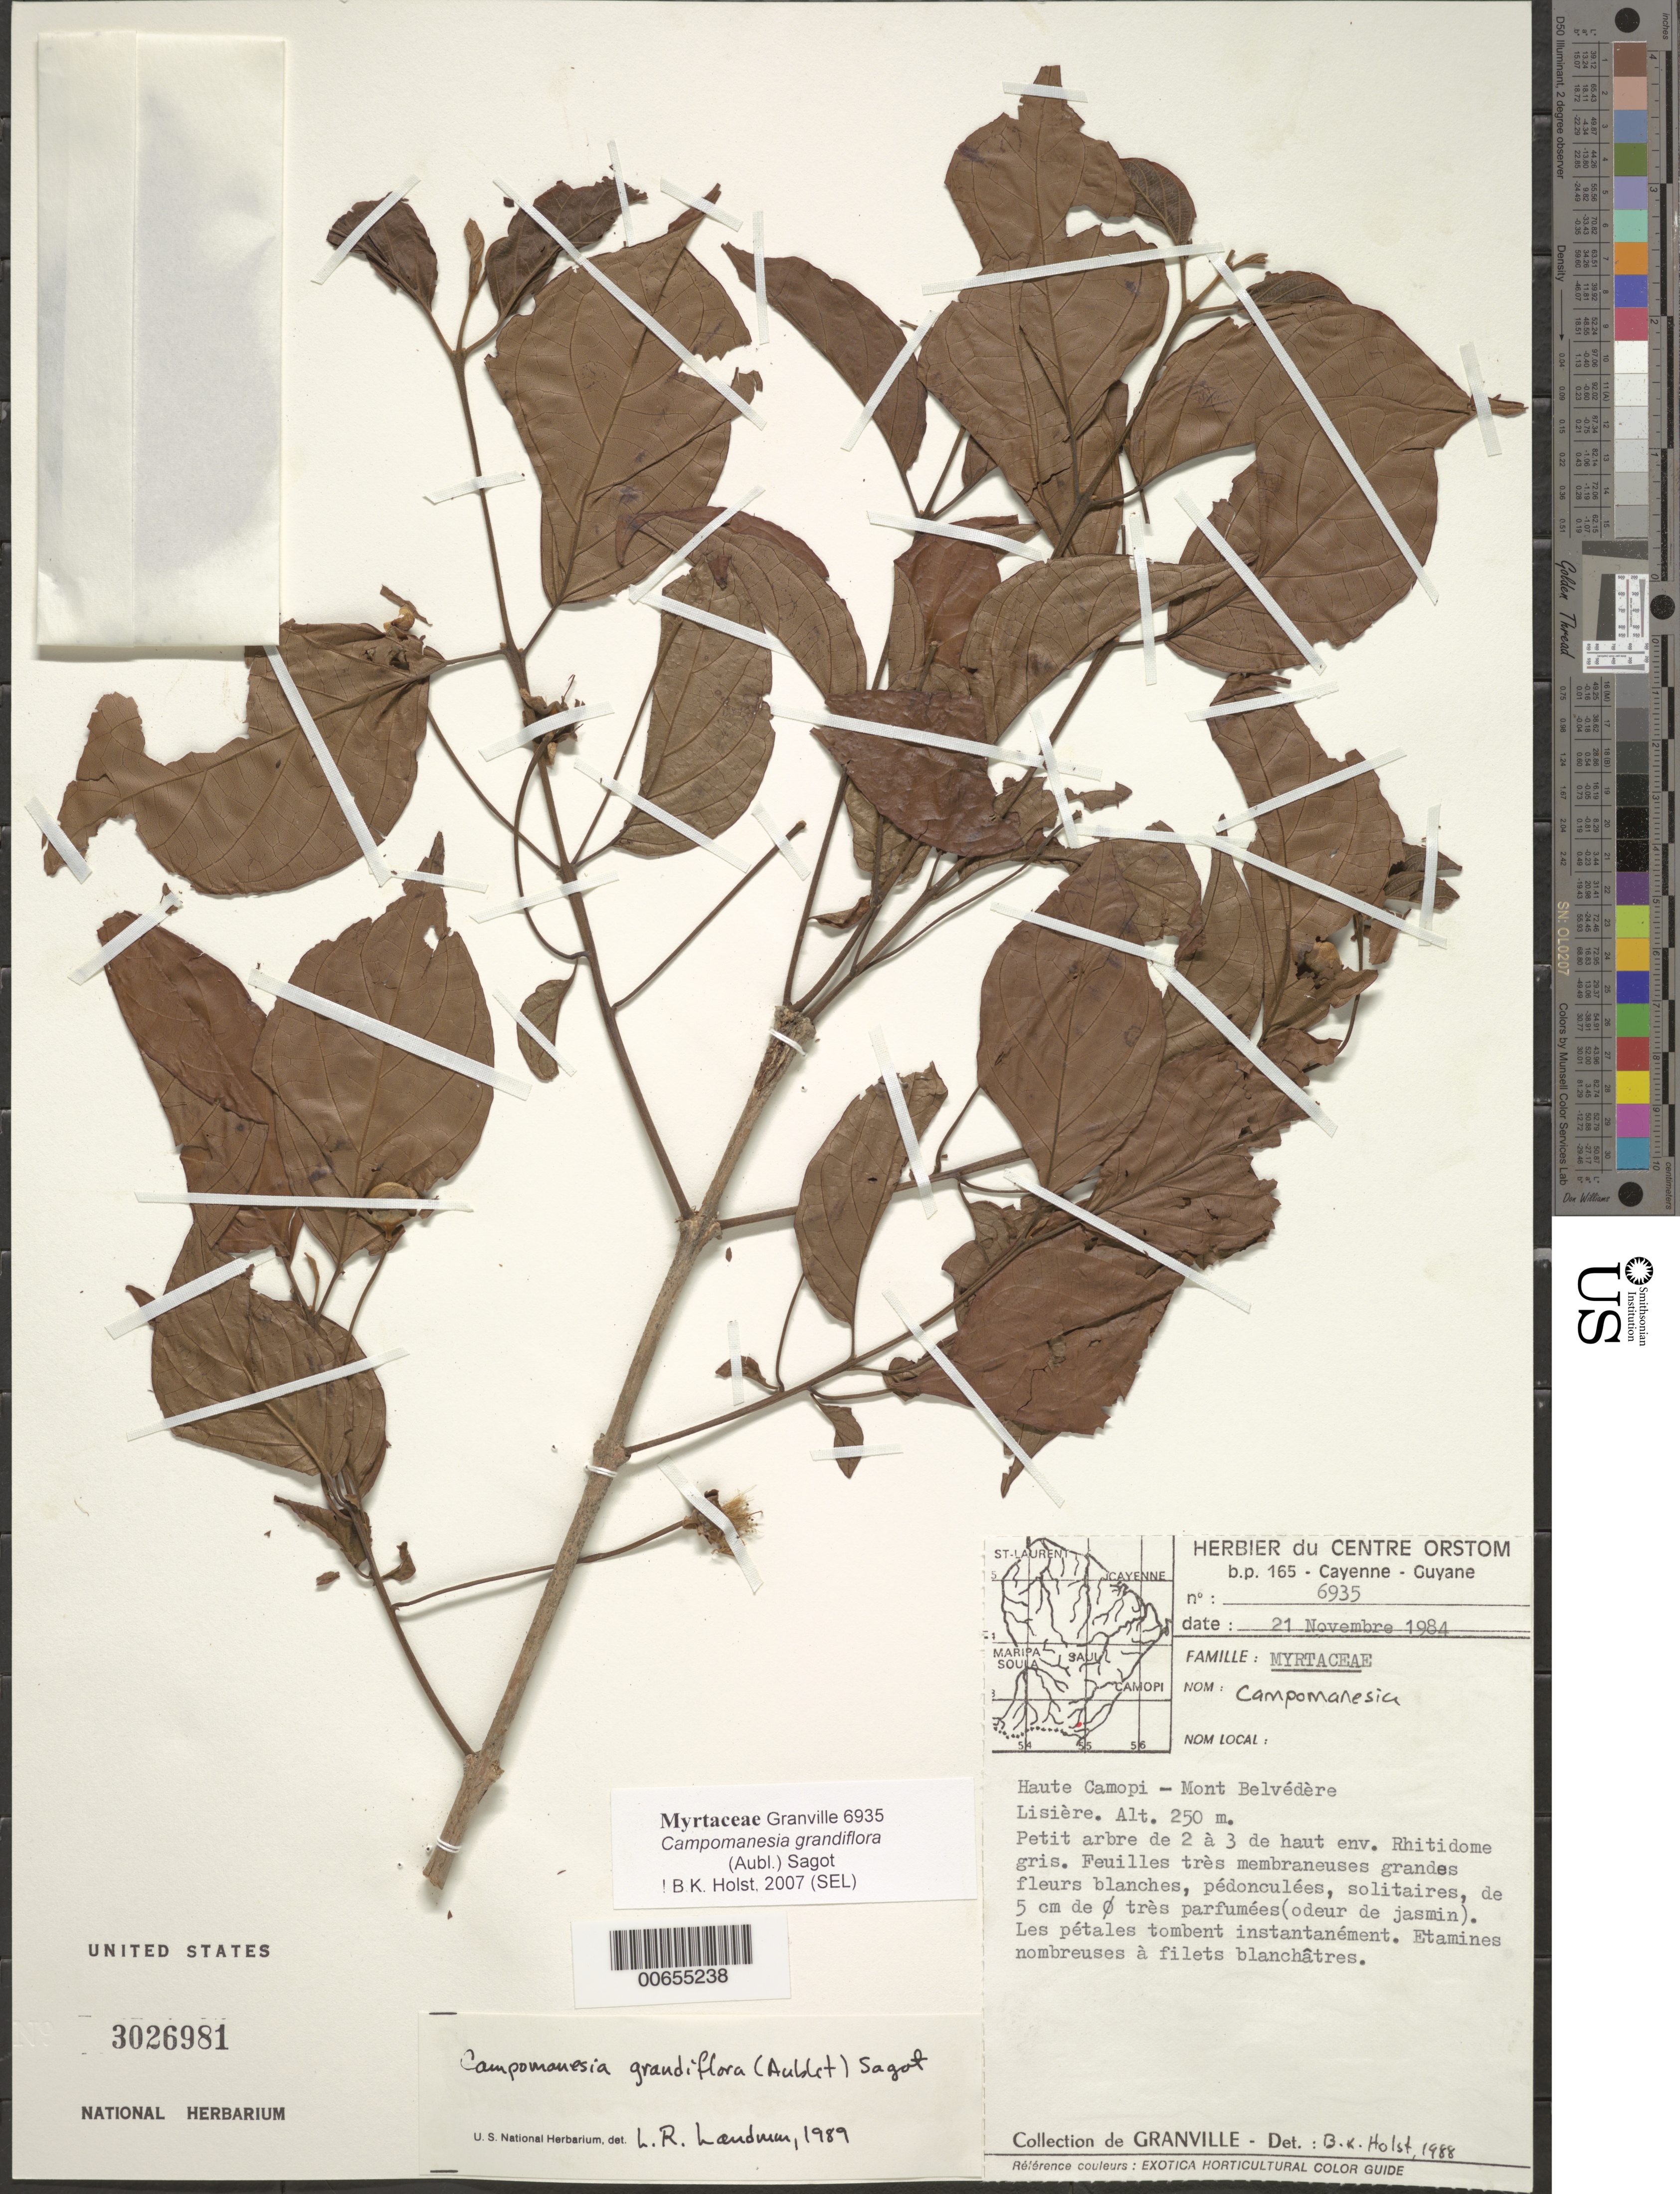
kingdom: Plantae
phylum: Tracheophyta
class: Magnoliopsida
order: Myrtales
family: Myrtaceae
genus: Campomanesia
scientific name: Campomanesia grandiflora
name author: (Aubl.) Sagot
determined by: Holst, Bruce K.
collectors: J.-J. de Granville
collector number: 6935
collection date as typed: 21-Nov-84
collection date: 1984-11-21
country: French Guiana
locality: Mont Belvédère, haute Camopi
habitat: Lisière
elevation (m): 250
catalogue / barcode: US 3026981